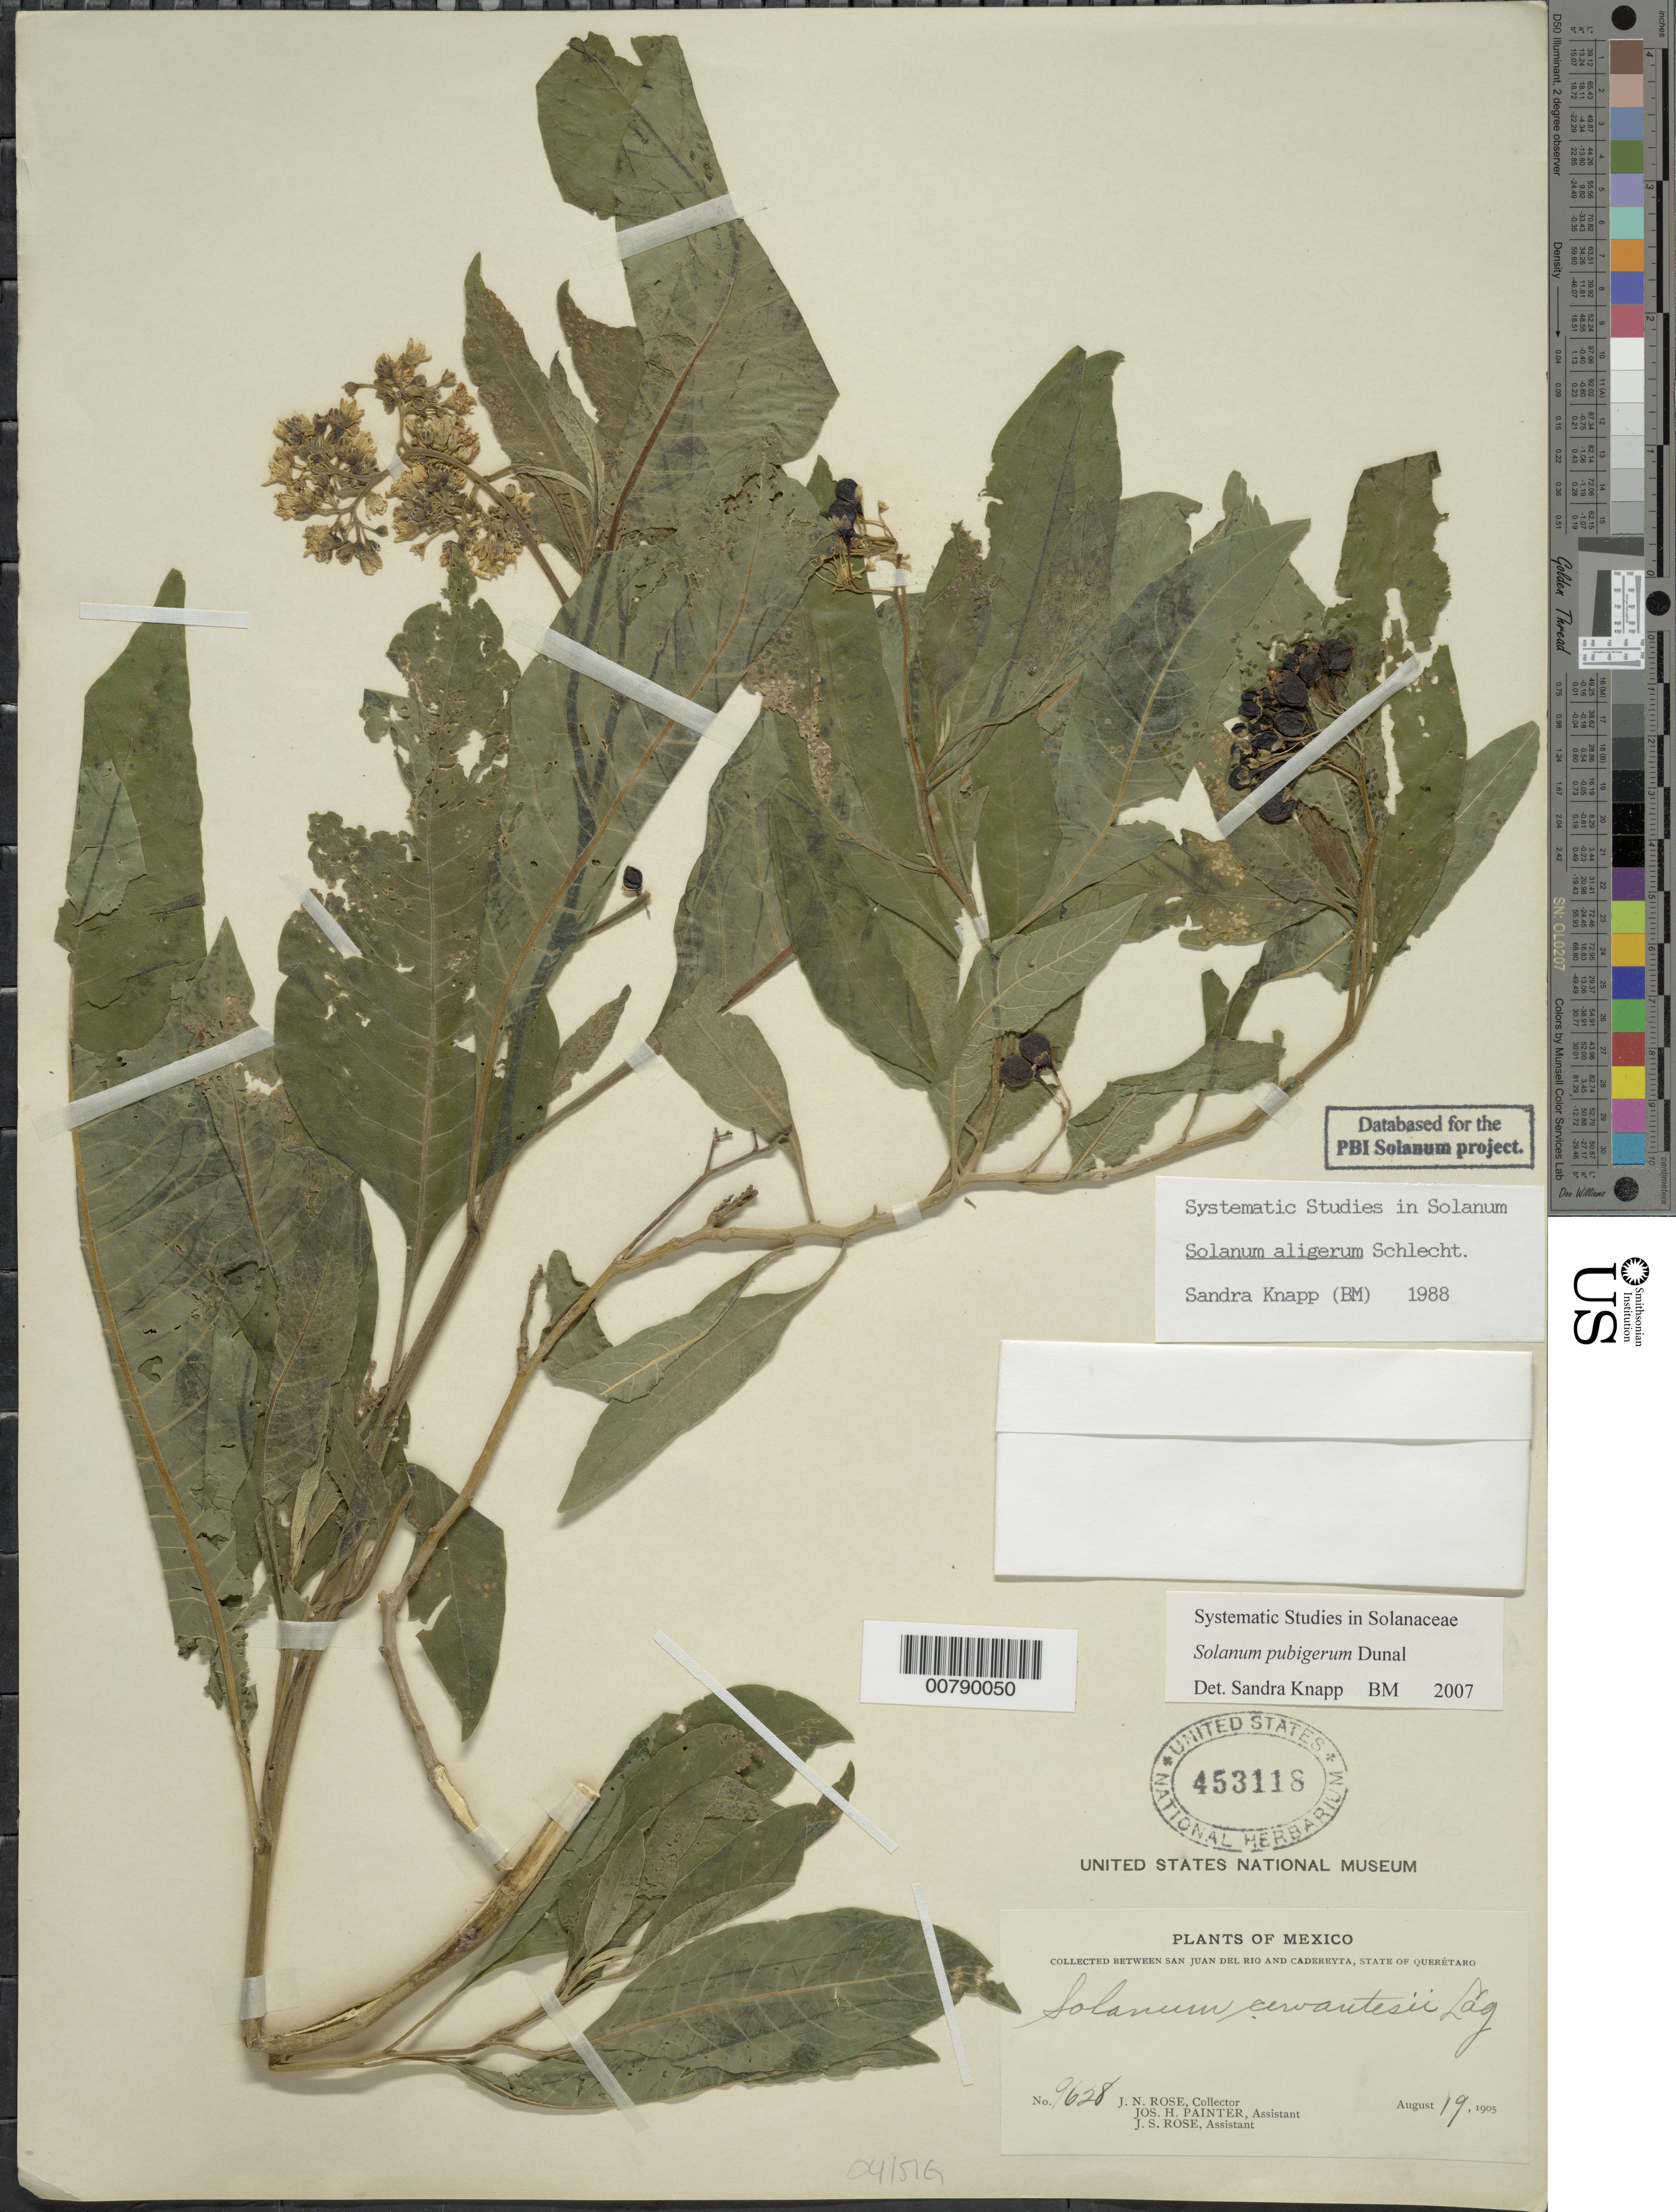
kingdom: Plantae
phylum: Tracheophyta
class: Magnoliopsida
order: Solanales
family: Solanaceae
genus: Solanum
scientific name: Solanum pubigerum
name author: Dunal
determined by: Knapp, S. D.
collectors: J. N. Rose, J. H. Painter & J. S. Rose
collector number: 9628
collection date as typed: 19 Aug 1905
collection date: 1905-08-19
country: Mexico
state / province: Querétaro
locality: Between San Juan del Río of Hac. Cierva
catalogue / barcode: US 453118